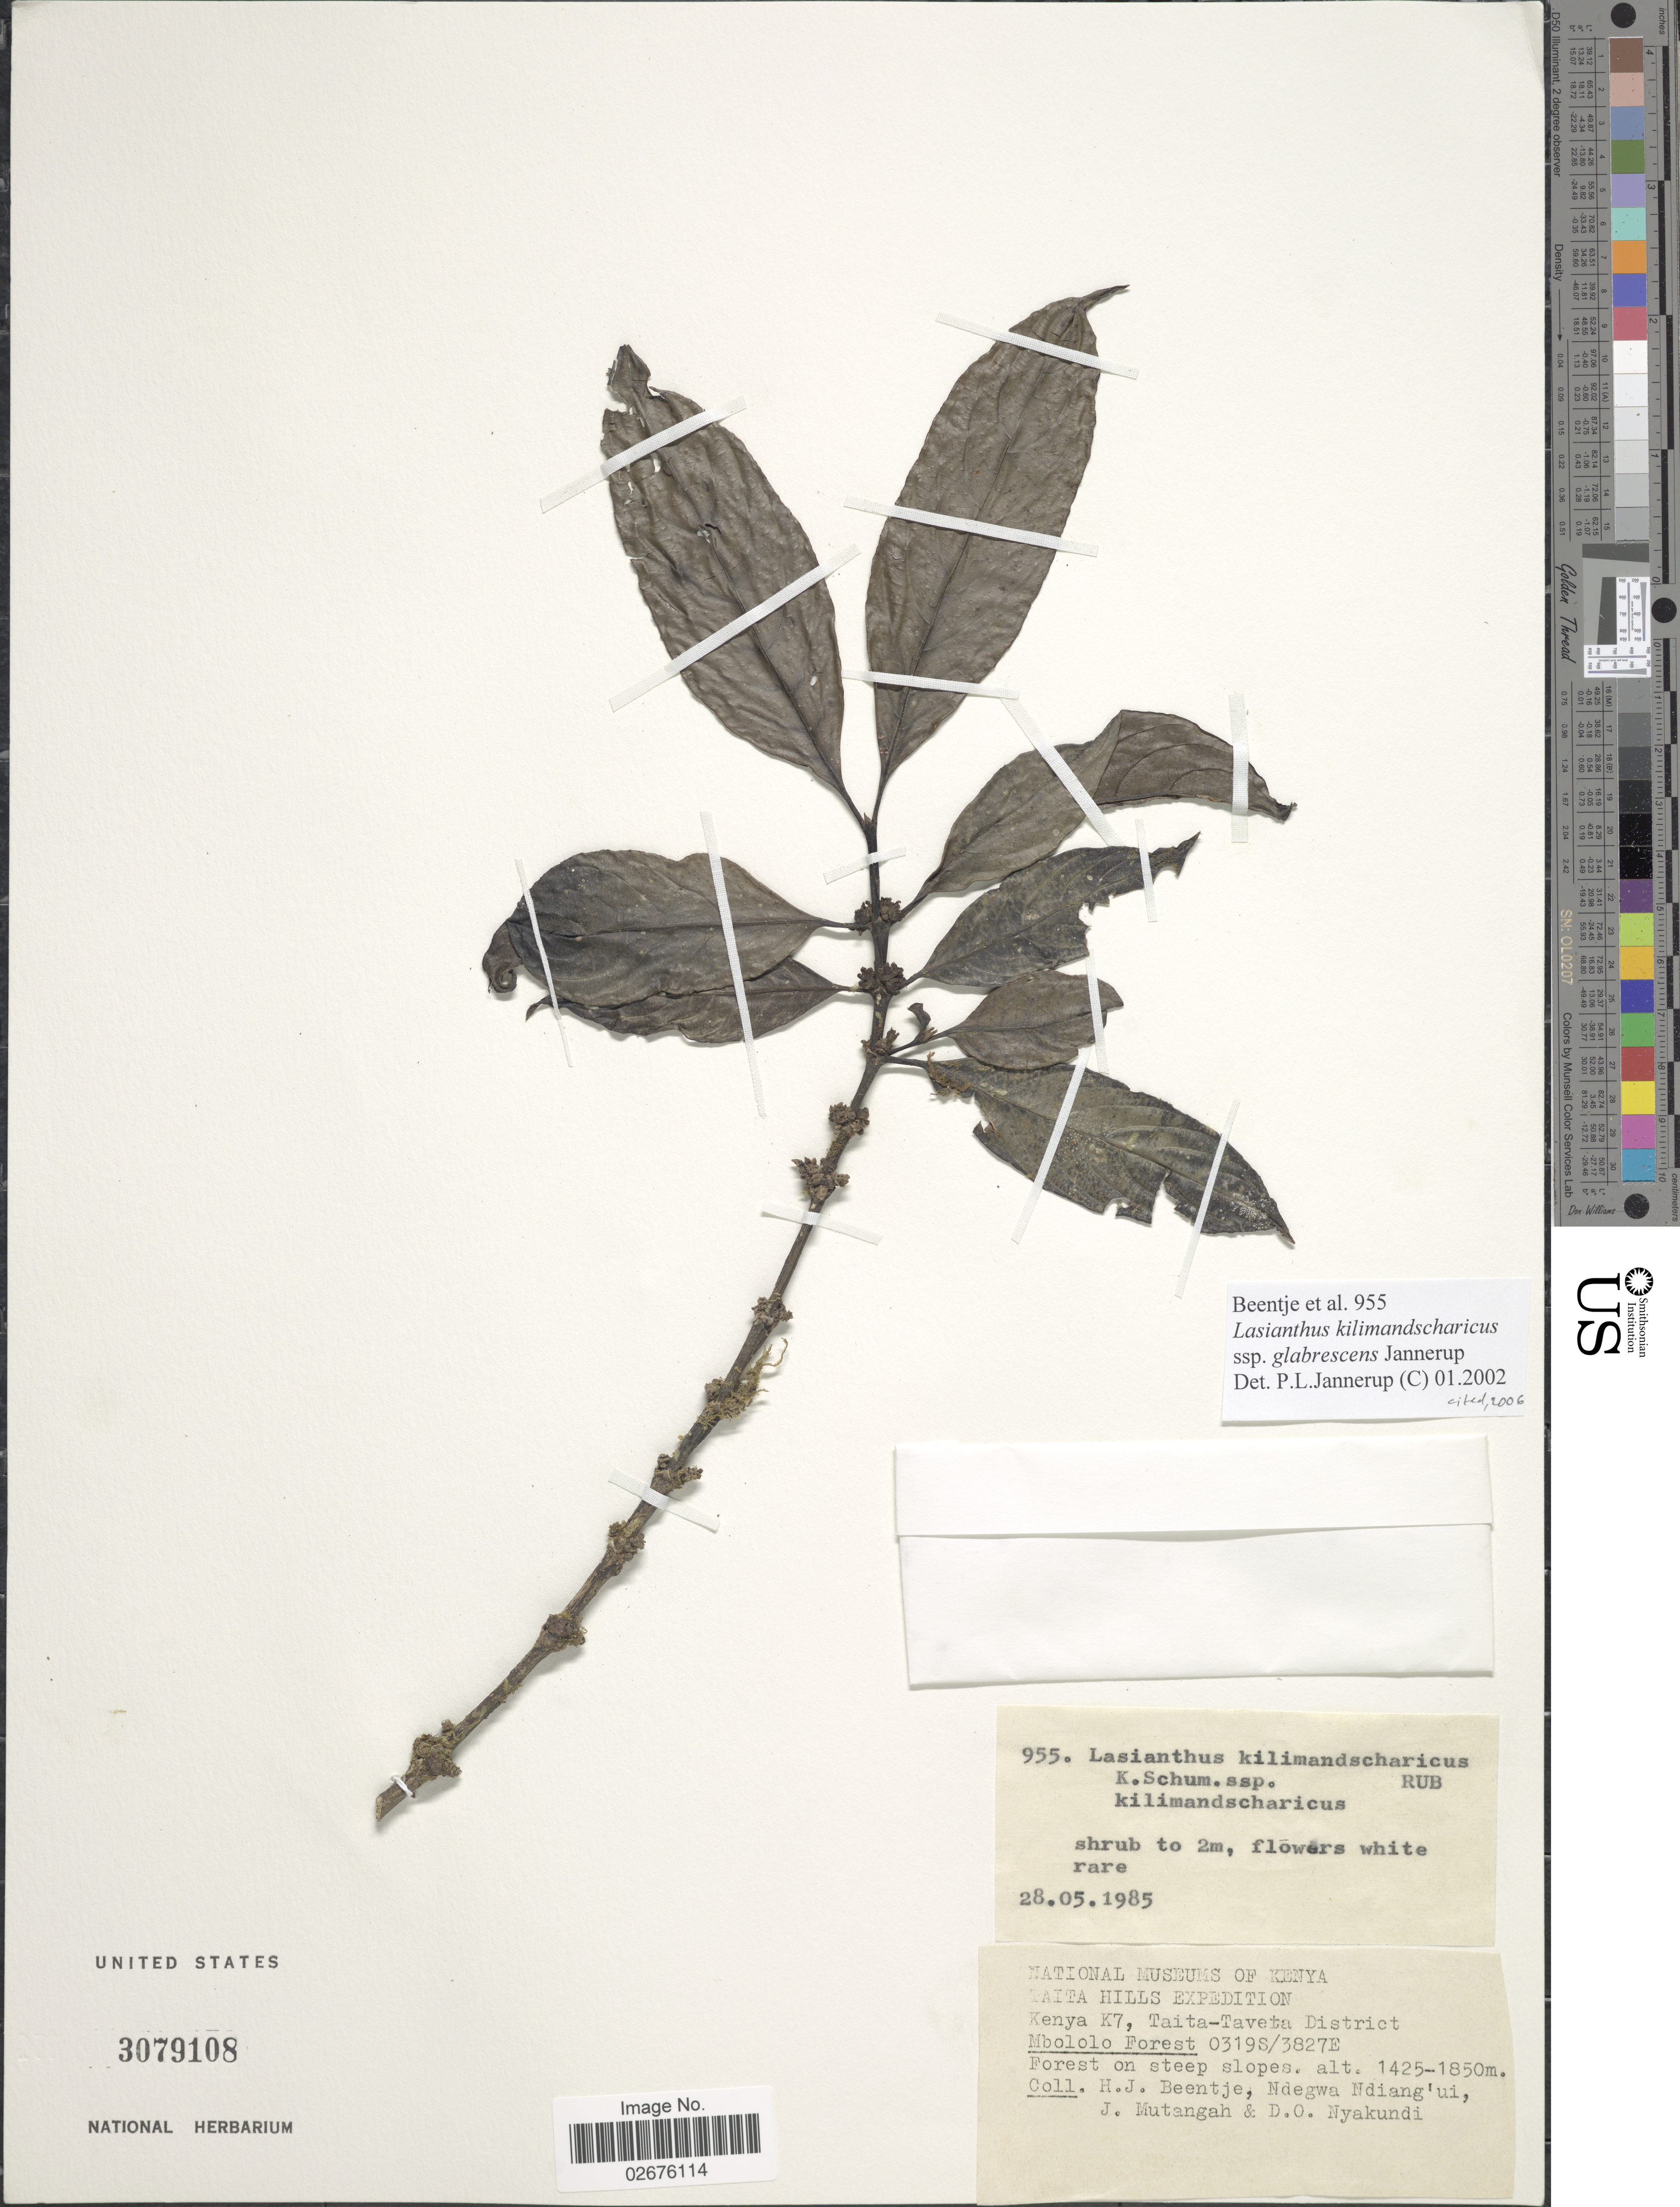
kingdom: Plantae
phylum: Tracheophyta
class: Magnoliopsida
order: Gentianales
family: Rubiaceae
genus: Lasianthus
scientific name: Lasianthus kilimandscharicus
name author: K. Schum.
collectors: H. J. Beentje, Ndegwa Ndiang'ui, J. Mutangah & D. Nyakundi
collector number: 955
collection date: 1985-05-28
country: Kenya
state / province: Taita Taveta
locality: Kenya K7. Mbololo Forest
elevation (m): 1425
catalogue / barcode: US 3079108